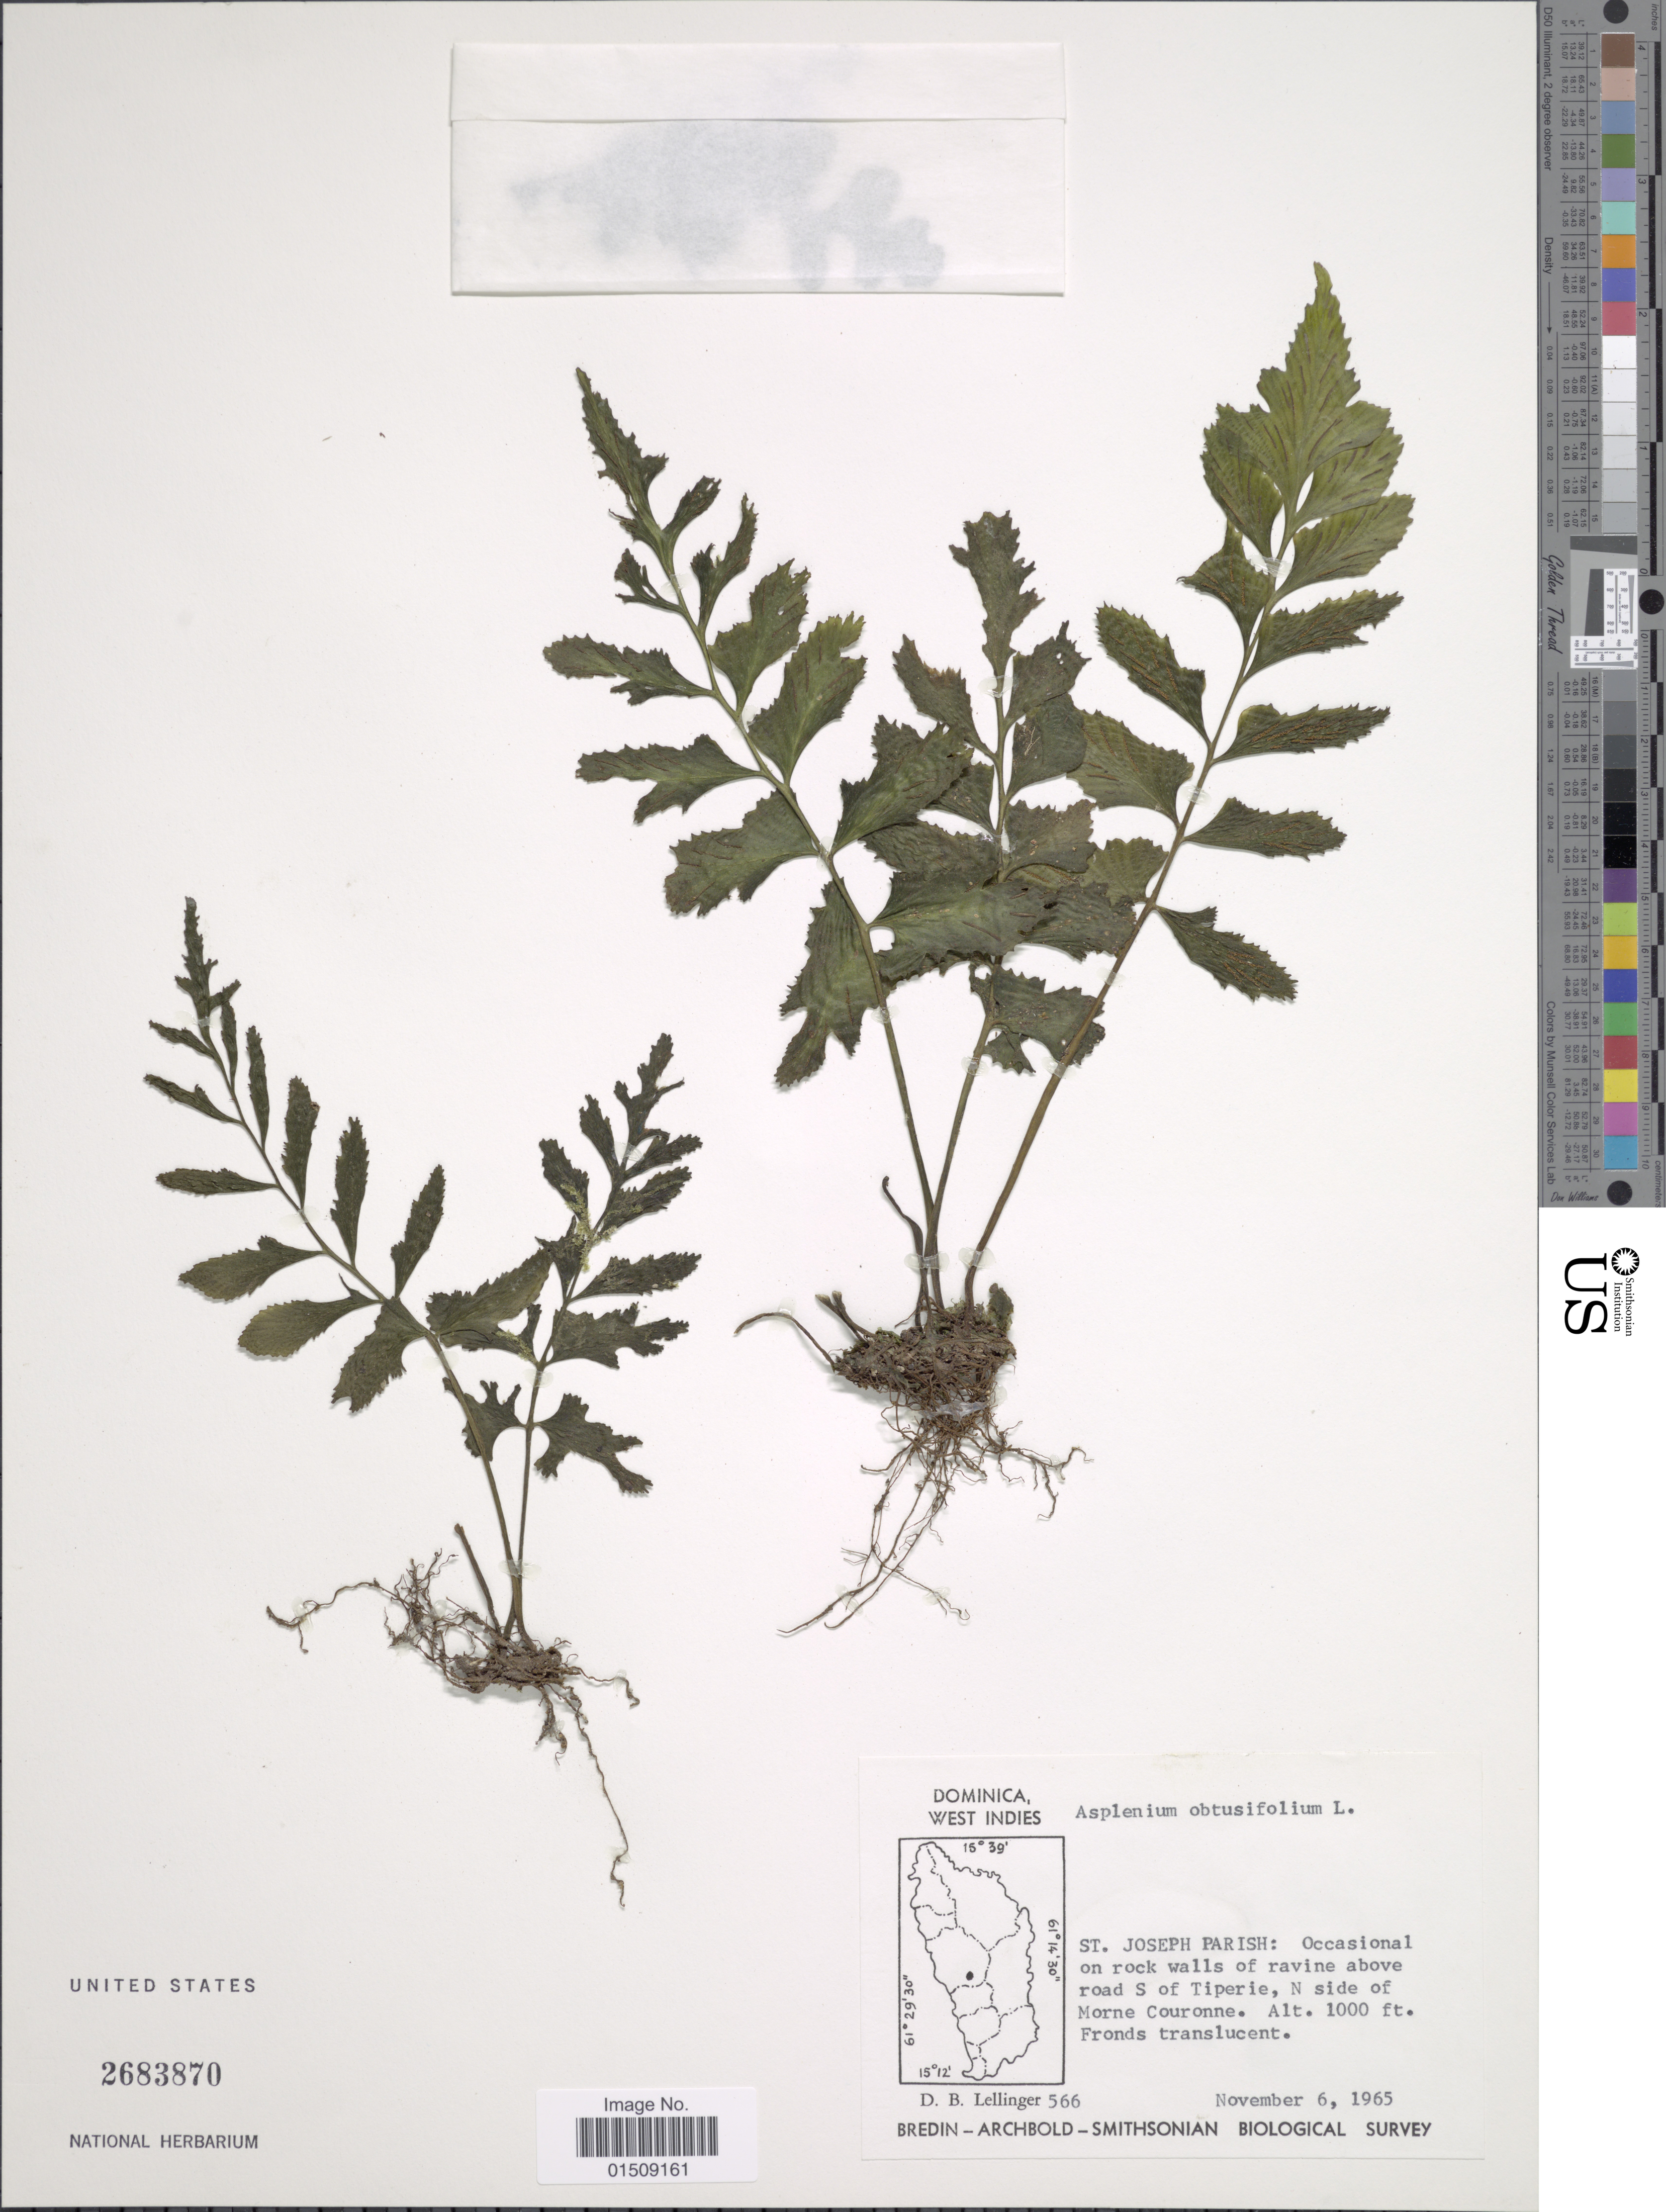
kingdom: Plantae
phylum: Tracheophyta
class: Polypodiopsida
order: Polypodiales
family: Aspleniaceae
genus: Asplenium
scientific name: Asplenium obtusifolium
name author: L.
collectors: D. B. Lellinger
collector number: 566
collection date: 1965-11-06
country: Dominica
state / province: St. Joseph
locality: Dominica, West Indies. St. Joseph Parish: Occasional on rock walls of ravine above road S of Tiperie, N side of Morne Couronne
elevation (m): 305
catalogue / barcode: US 2683870